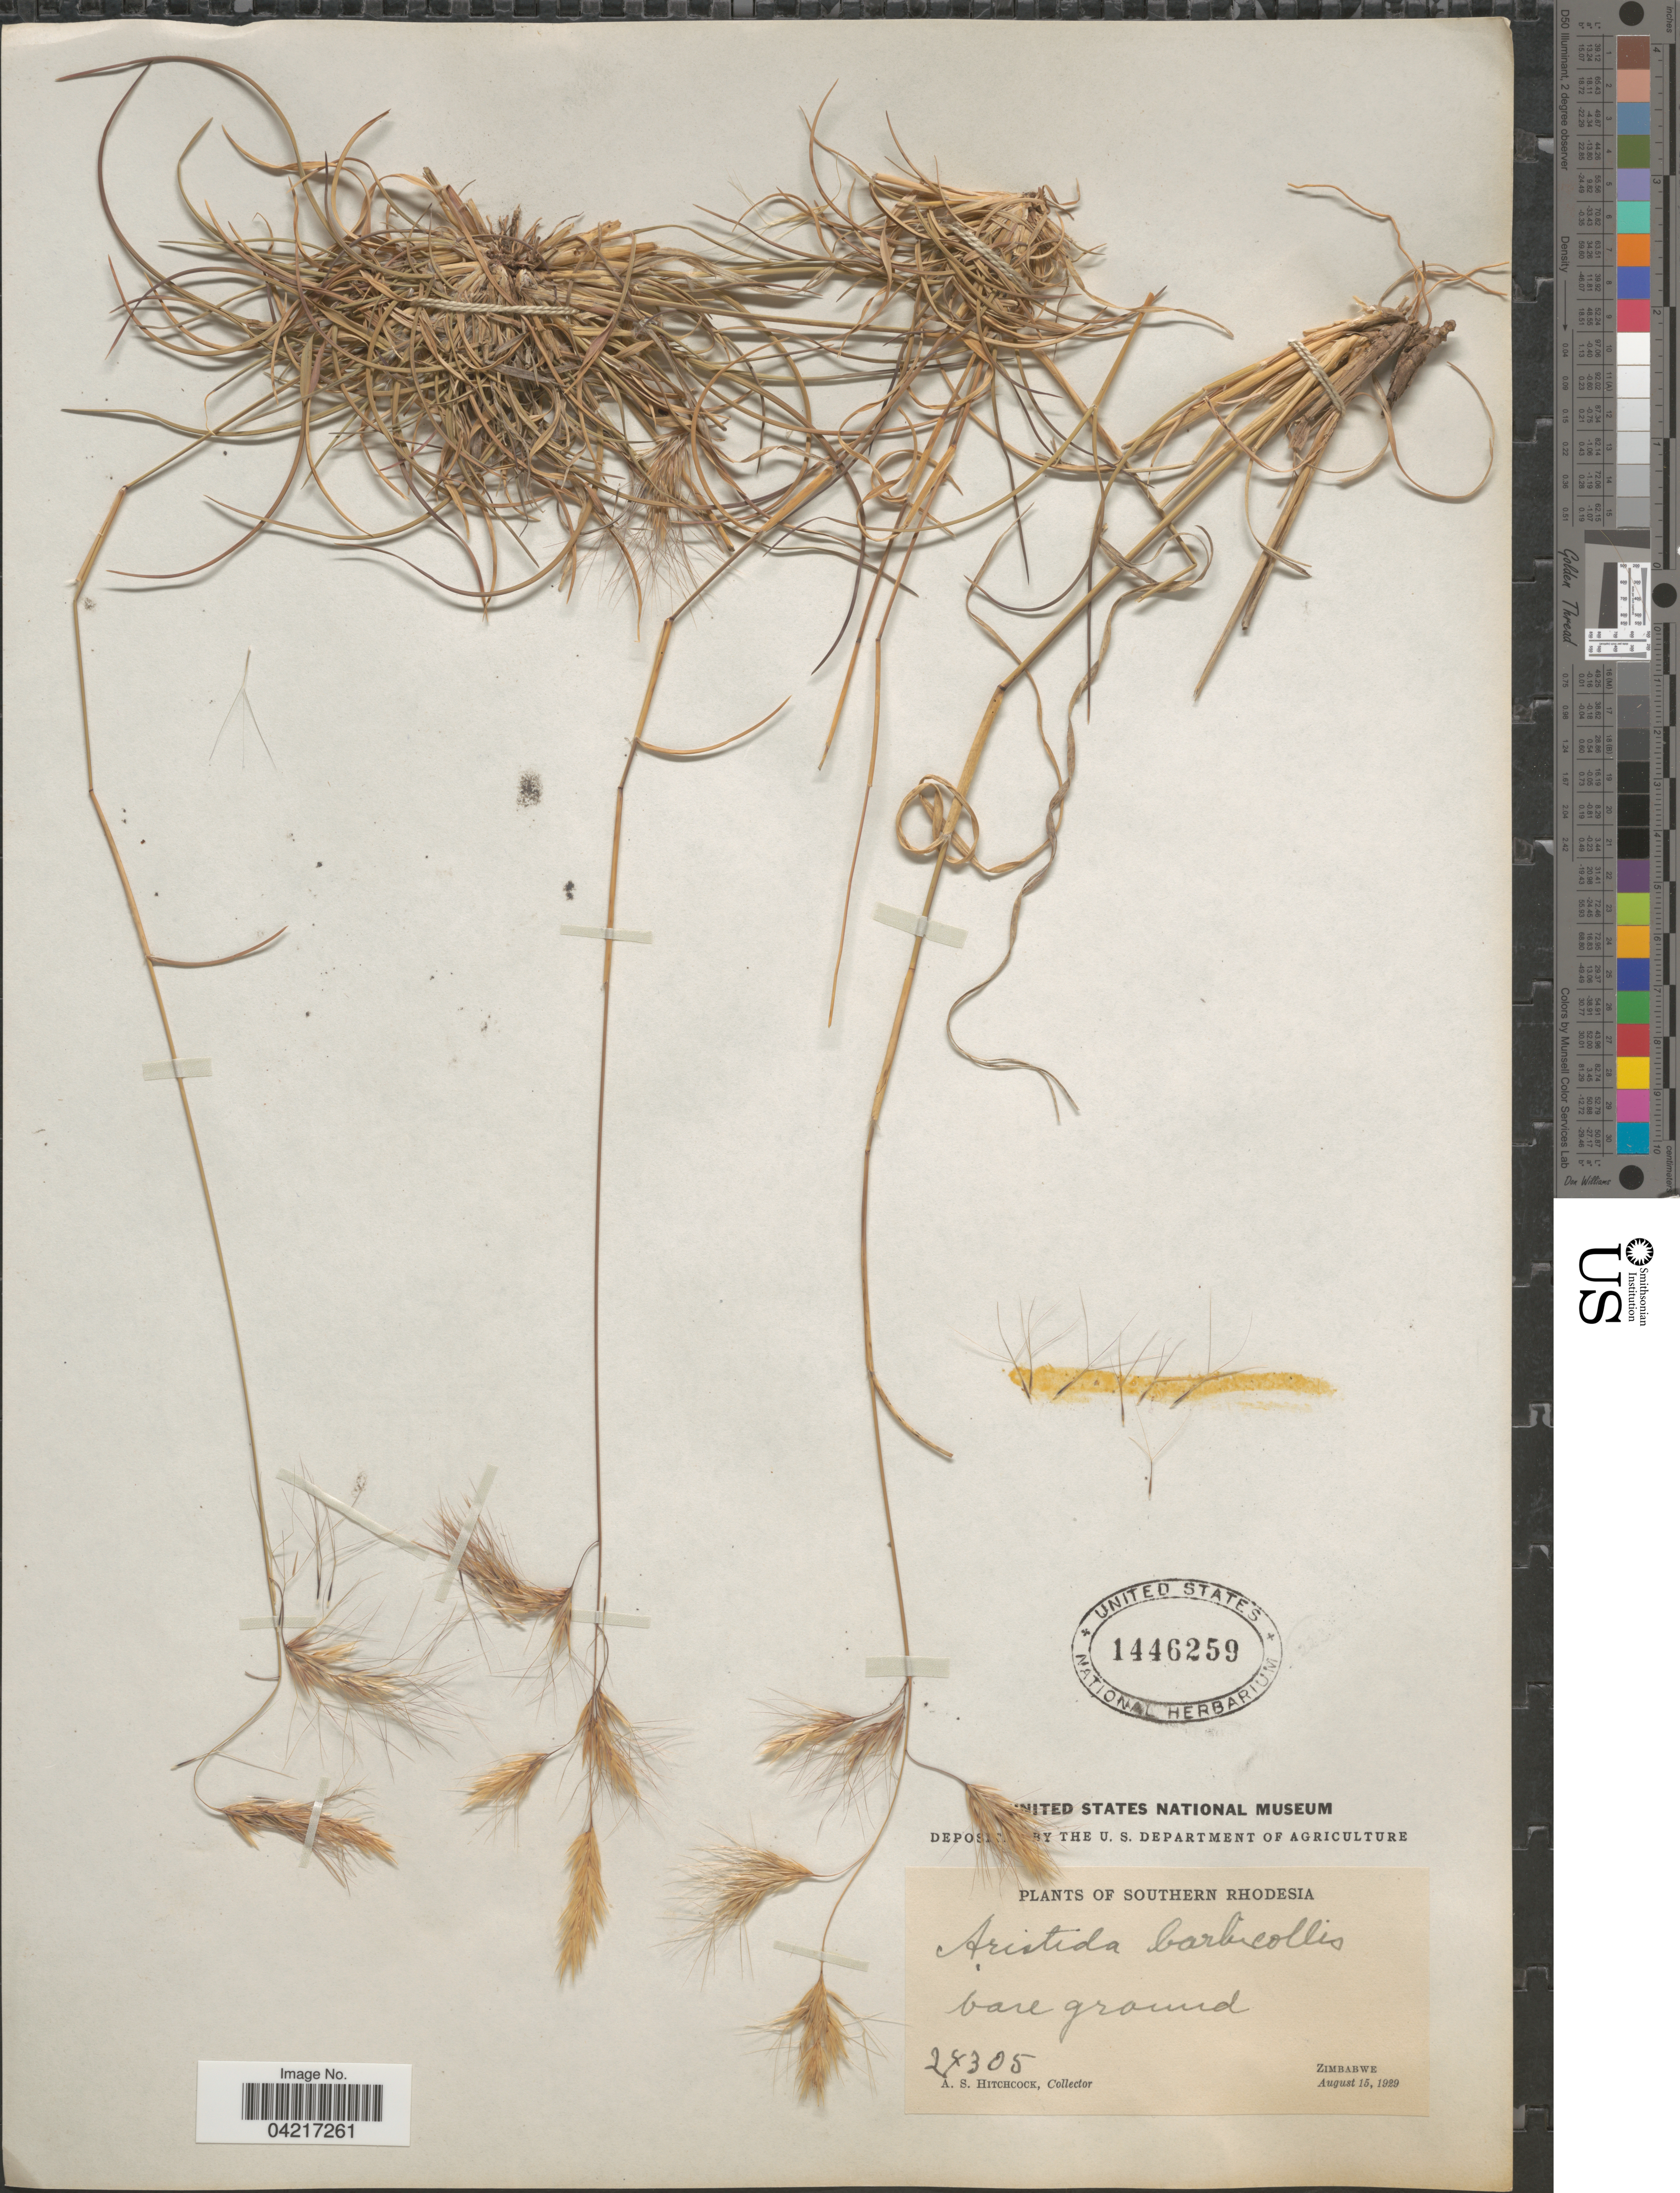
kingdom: Plantae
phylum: Tracheophyta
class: Liliopsida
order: Poales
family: Poaceae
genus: Aristida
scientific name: Aristida barbicollis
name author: Trin. & Rupr.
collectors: A. S. Hitchcock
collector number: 24305*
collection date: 1929-08-15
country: Zimbabwe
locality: Southern Rhodesia. Bare ground.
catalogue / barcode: US 1446259